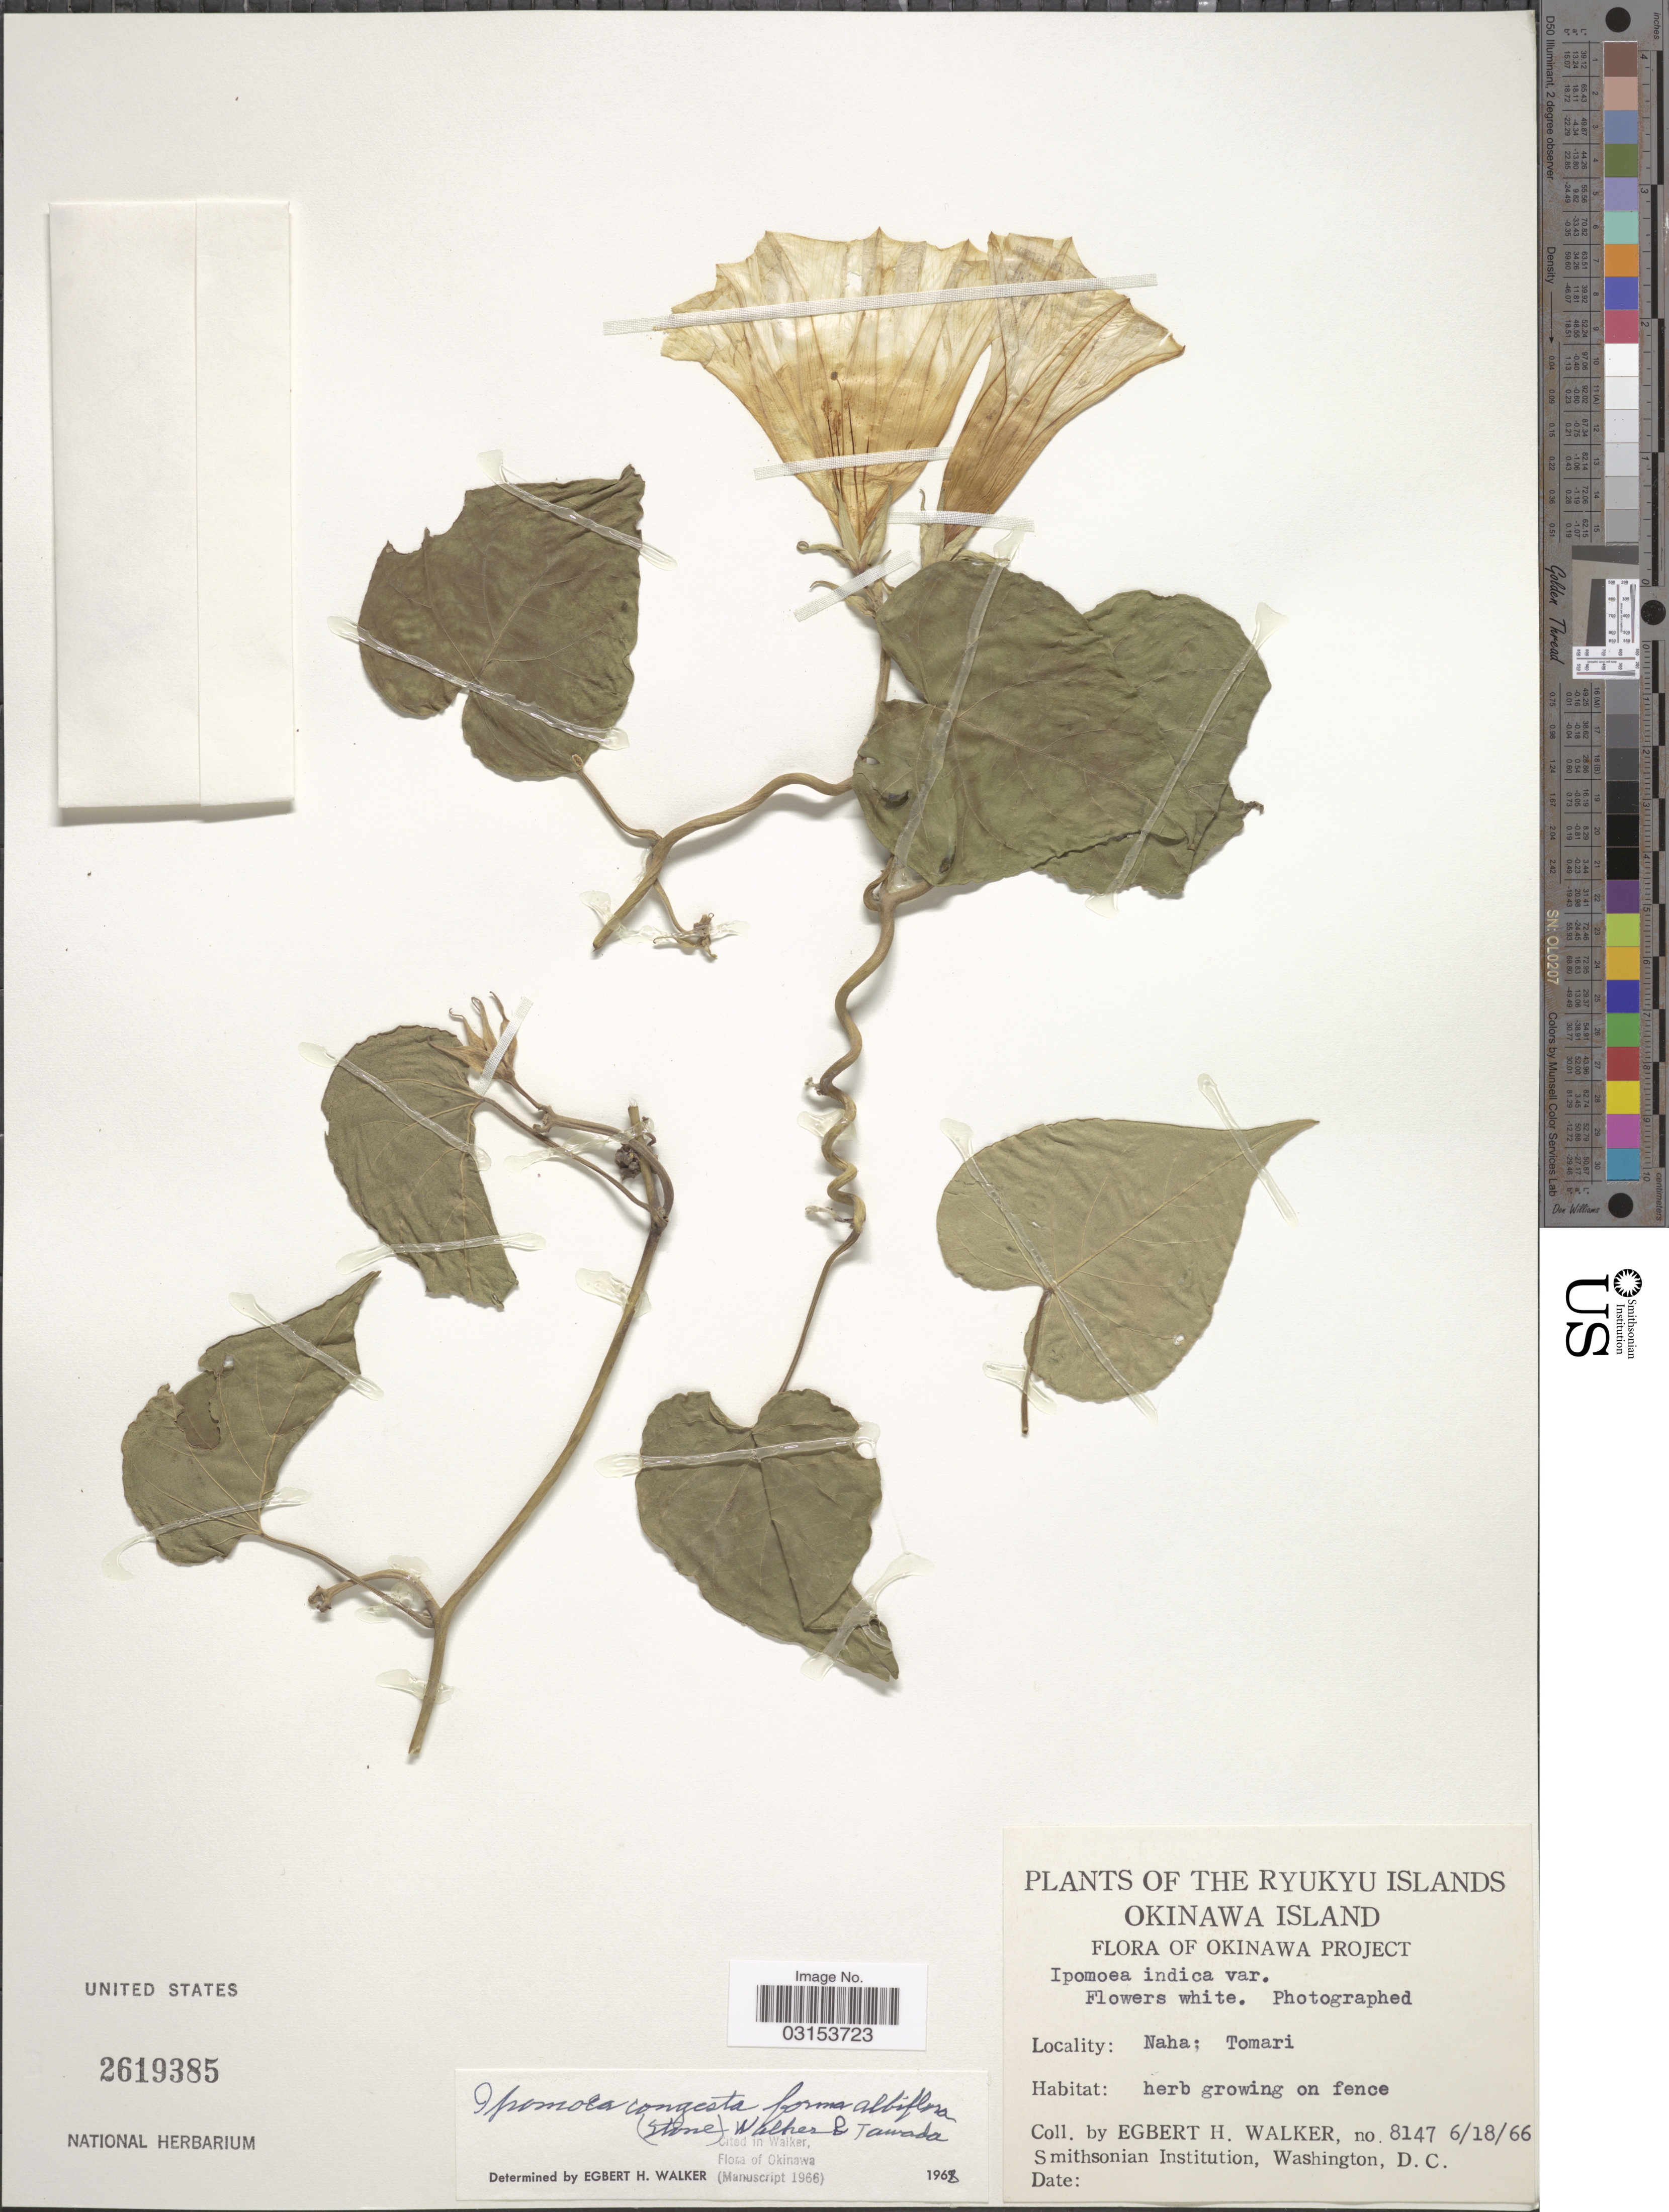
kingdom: Plantae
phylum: Tracheophyta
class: Magnoliopsida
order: Solanales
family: Convolvulaceae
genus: Ipomoea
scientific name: Ipomoea acuminata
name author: (Vahl) Roem. & Schult.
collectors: E. H. Walker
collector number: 8147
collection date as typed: Transcribed d/m/y: 18/6/66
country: Japan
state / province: Okinawa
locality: Ryukyu Islands. Naha; Tomari.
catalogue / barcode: US 2619385